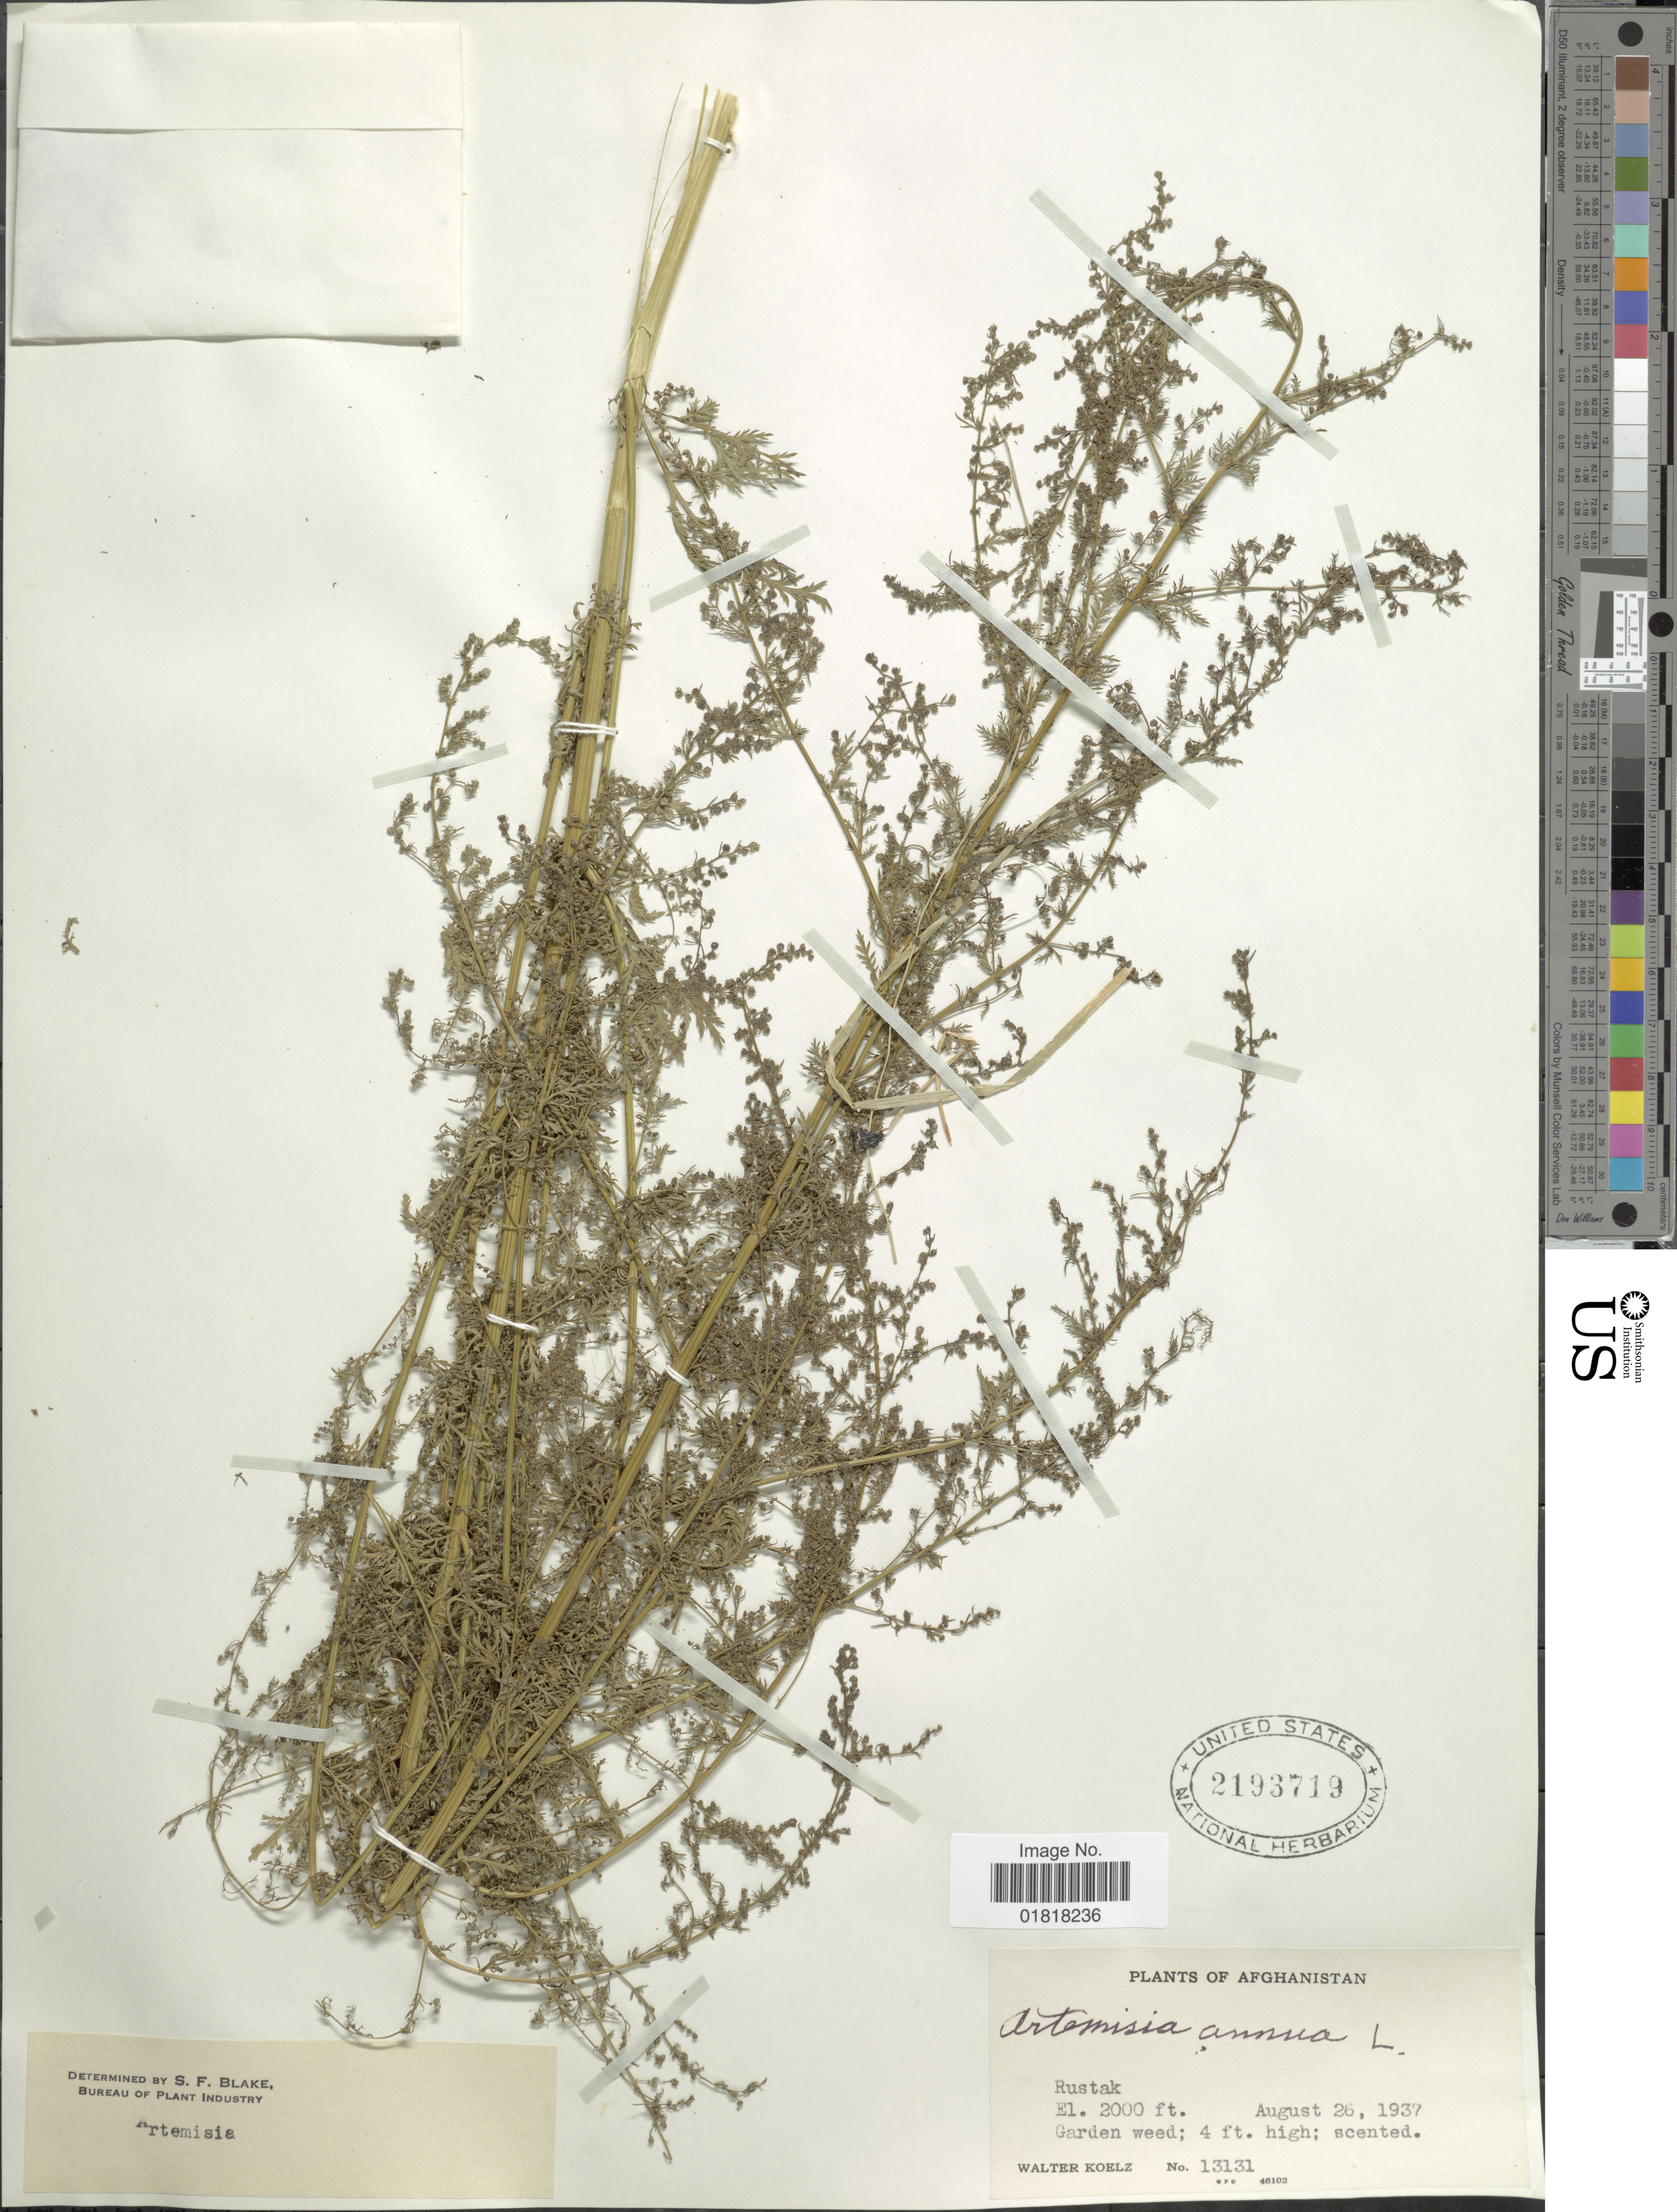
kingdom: Plantae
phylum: Tracheophyta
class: Magnoliopsida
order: Asterales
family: Asteraceae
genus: Artemisia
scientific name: Artemisia annua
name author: L.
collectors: W. N. Koelz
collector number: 13131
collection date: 1937-08-26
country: Afghanistan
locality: Rustak, Garden weed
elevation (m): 610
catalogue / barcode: US 2193719